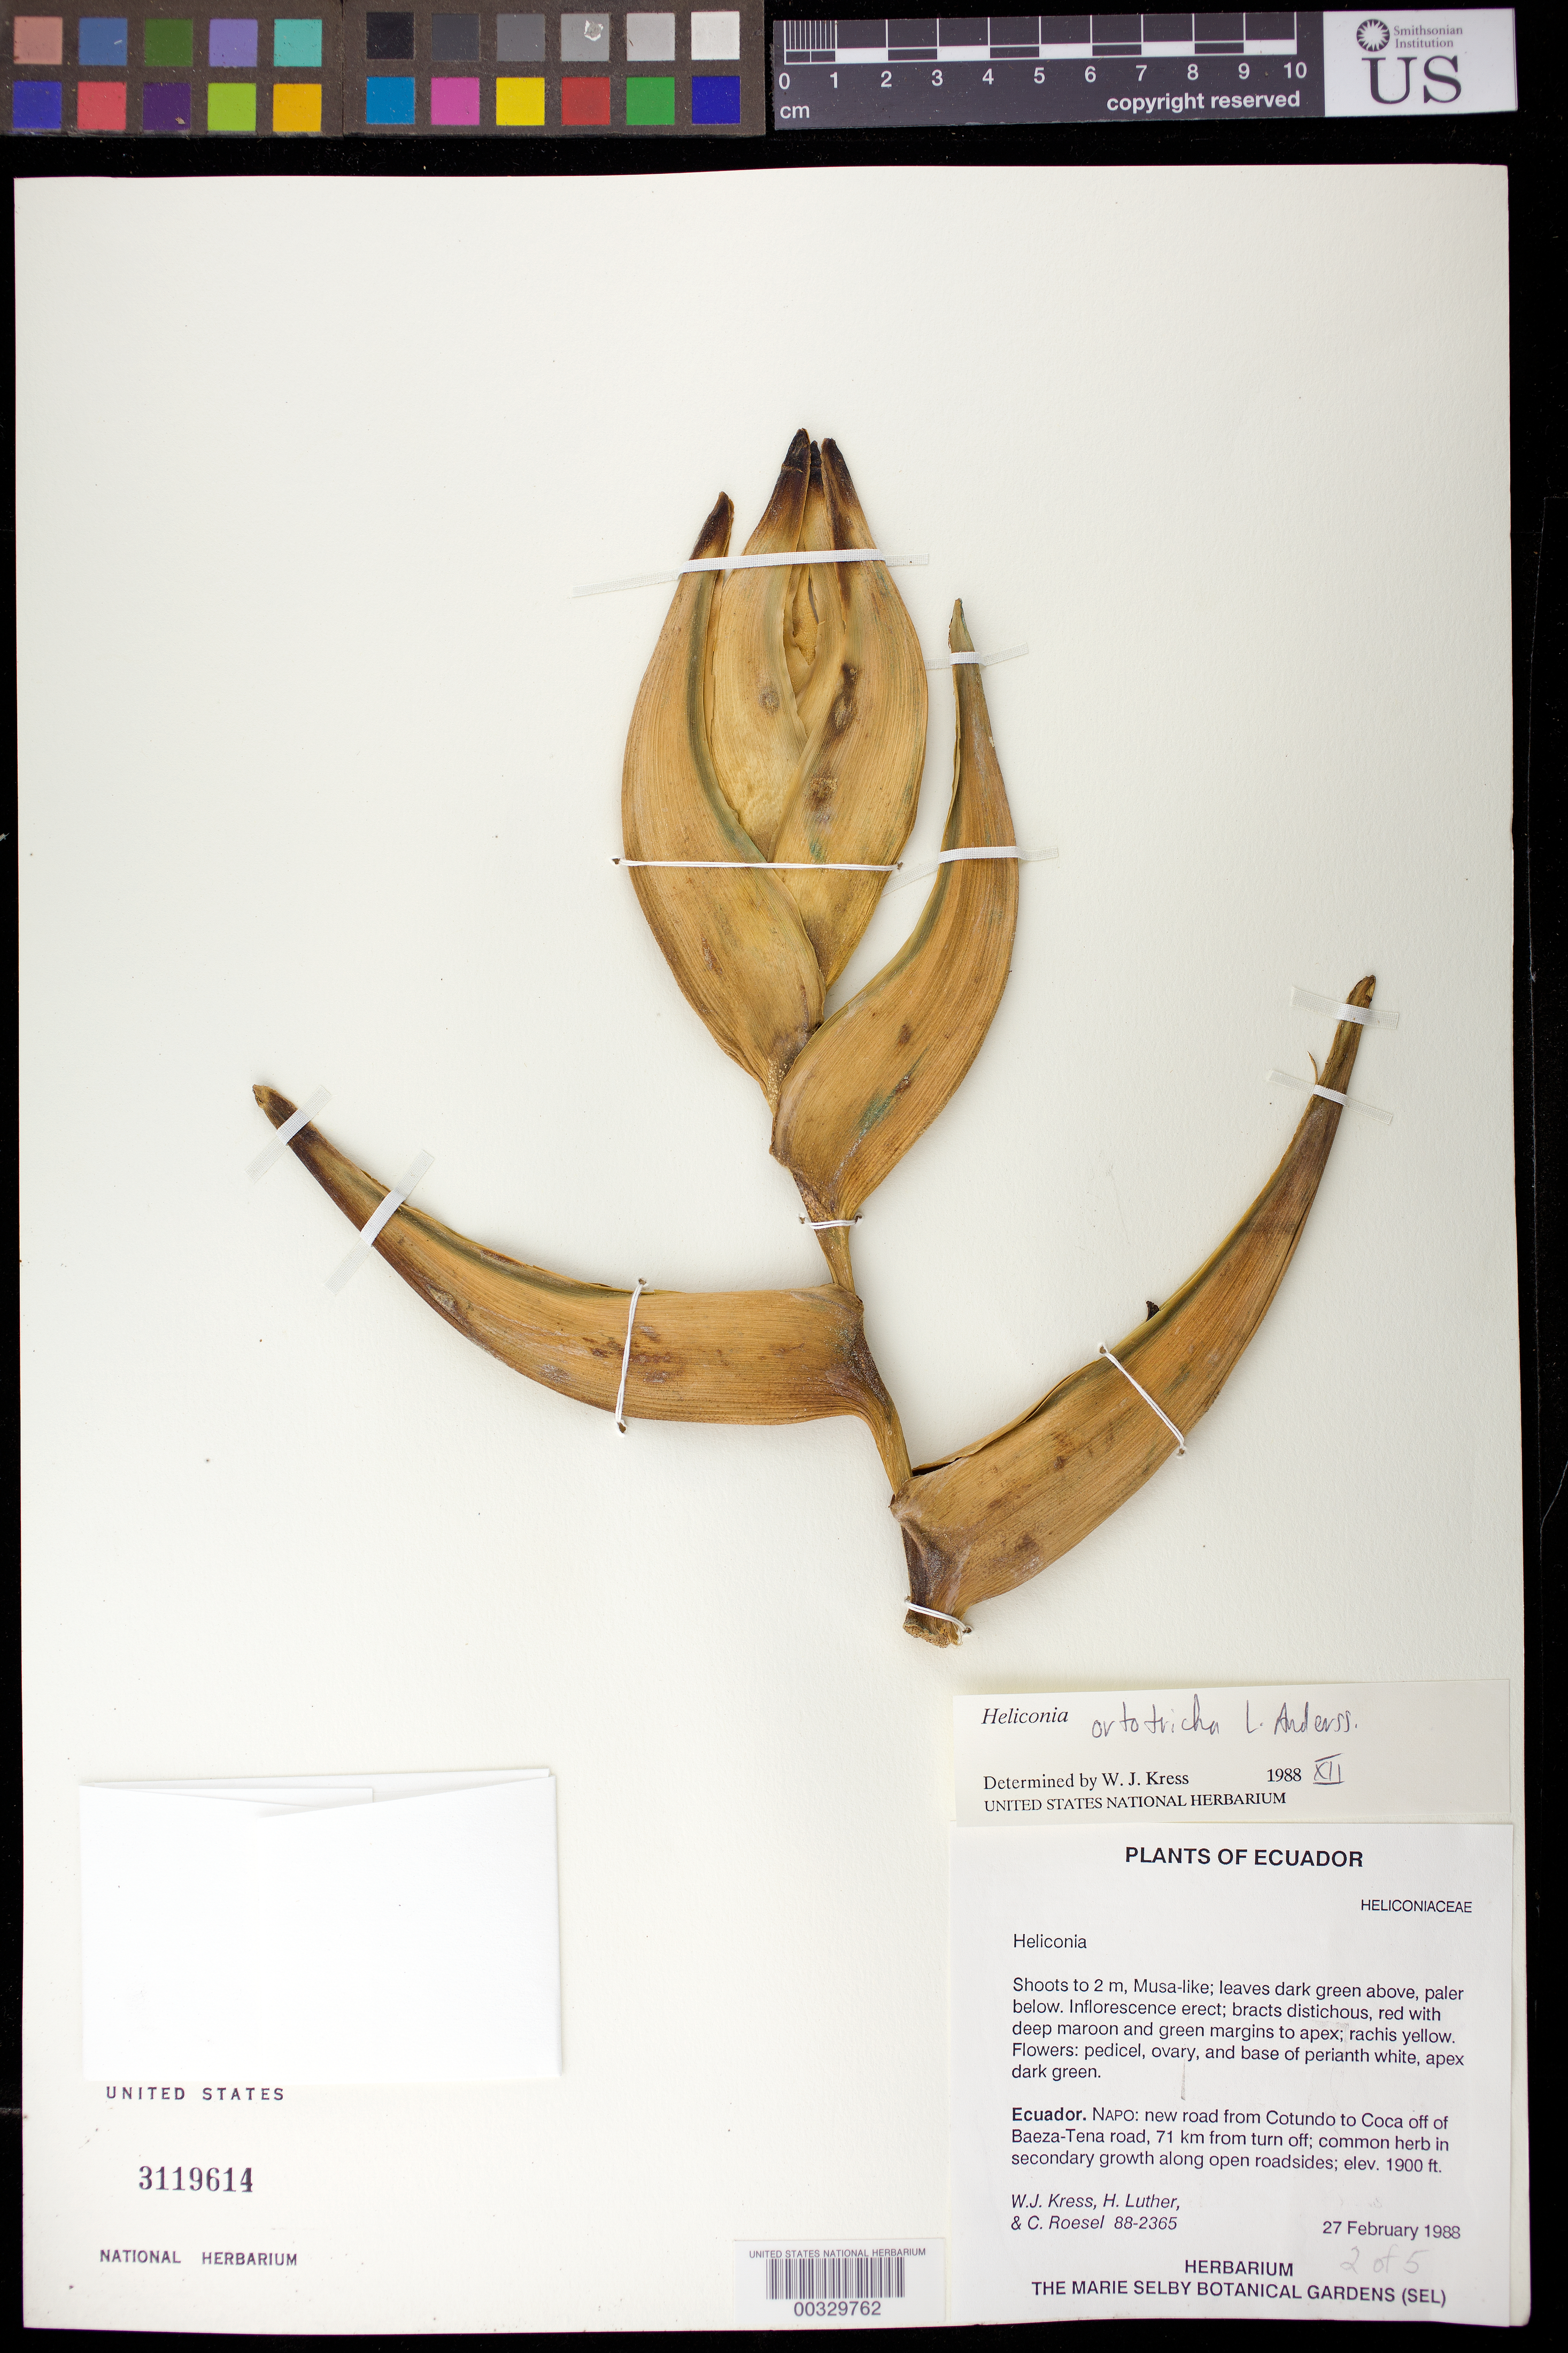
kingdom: Plantae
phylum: Tracheophyta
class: Liliopsida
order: Zingiberales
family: Heliconiaceae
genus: Heliconia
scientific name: Heliconia orthotricha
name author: L. Andersson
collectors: W. J. Kress, Harry E. Luther & C. S. Roesel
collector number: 88-2365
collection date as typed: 27 Feb 1988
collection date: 1988-02-27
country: Ecuador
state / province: Napo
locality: New road from cOtundo to coca of f of baeza-Tena road, 71 km from turn of f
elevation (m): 579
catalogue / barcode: US 3119614